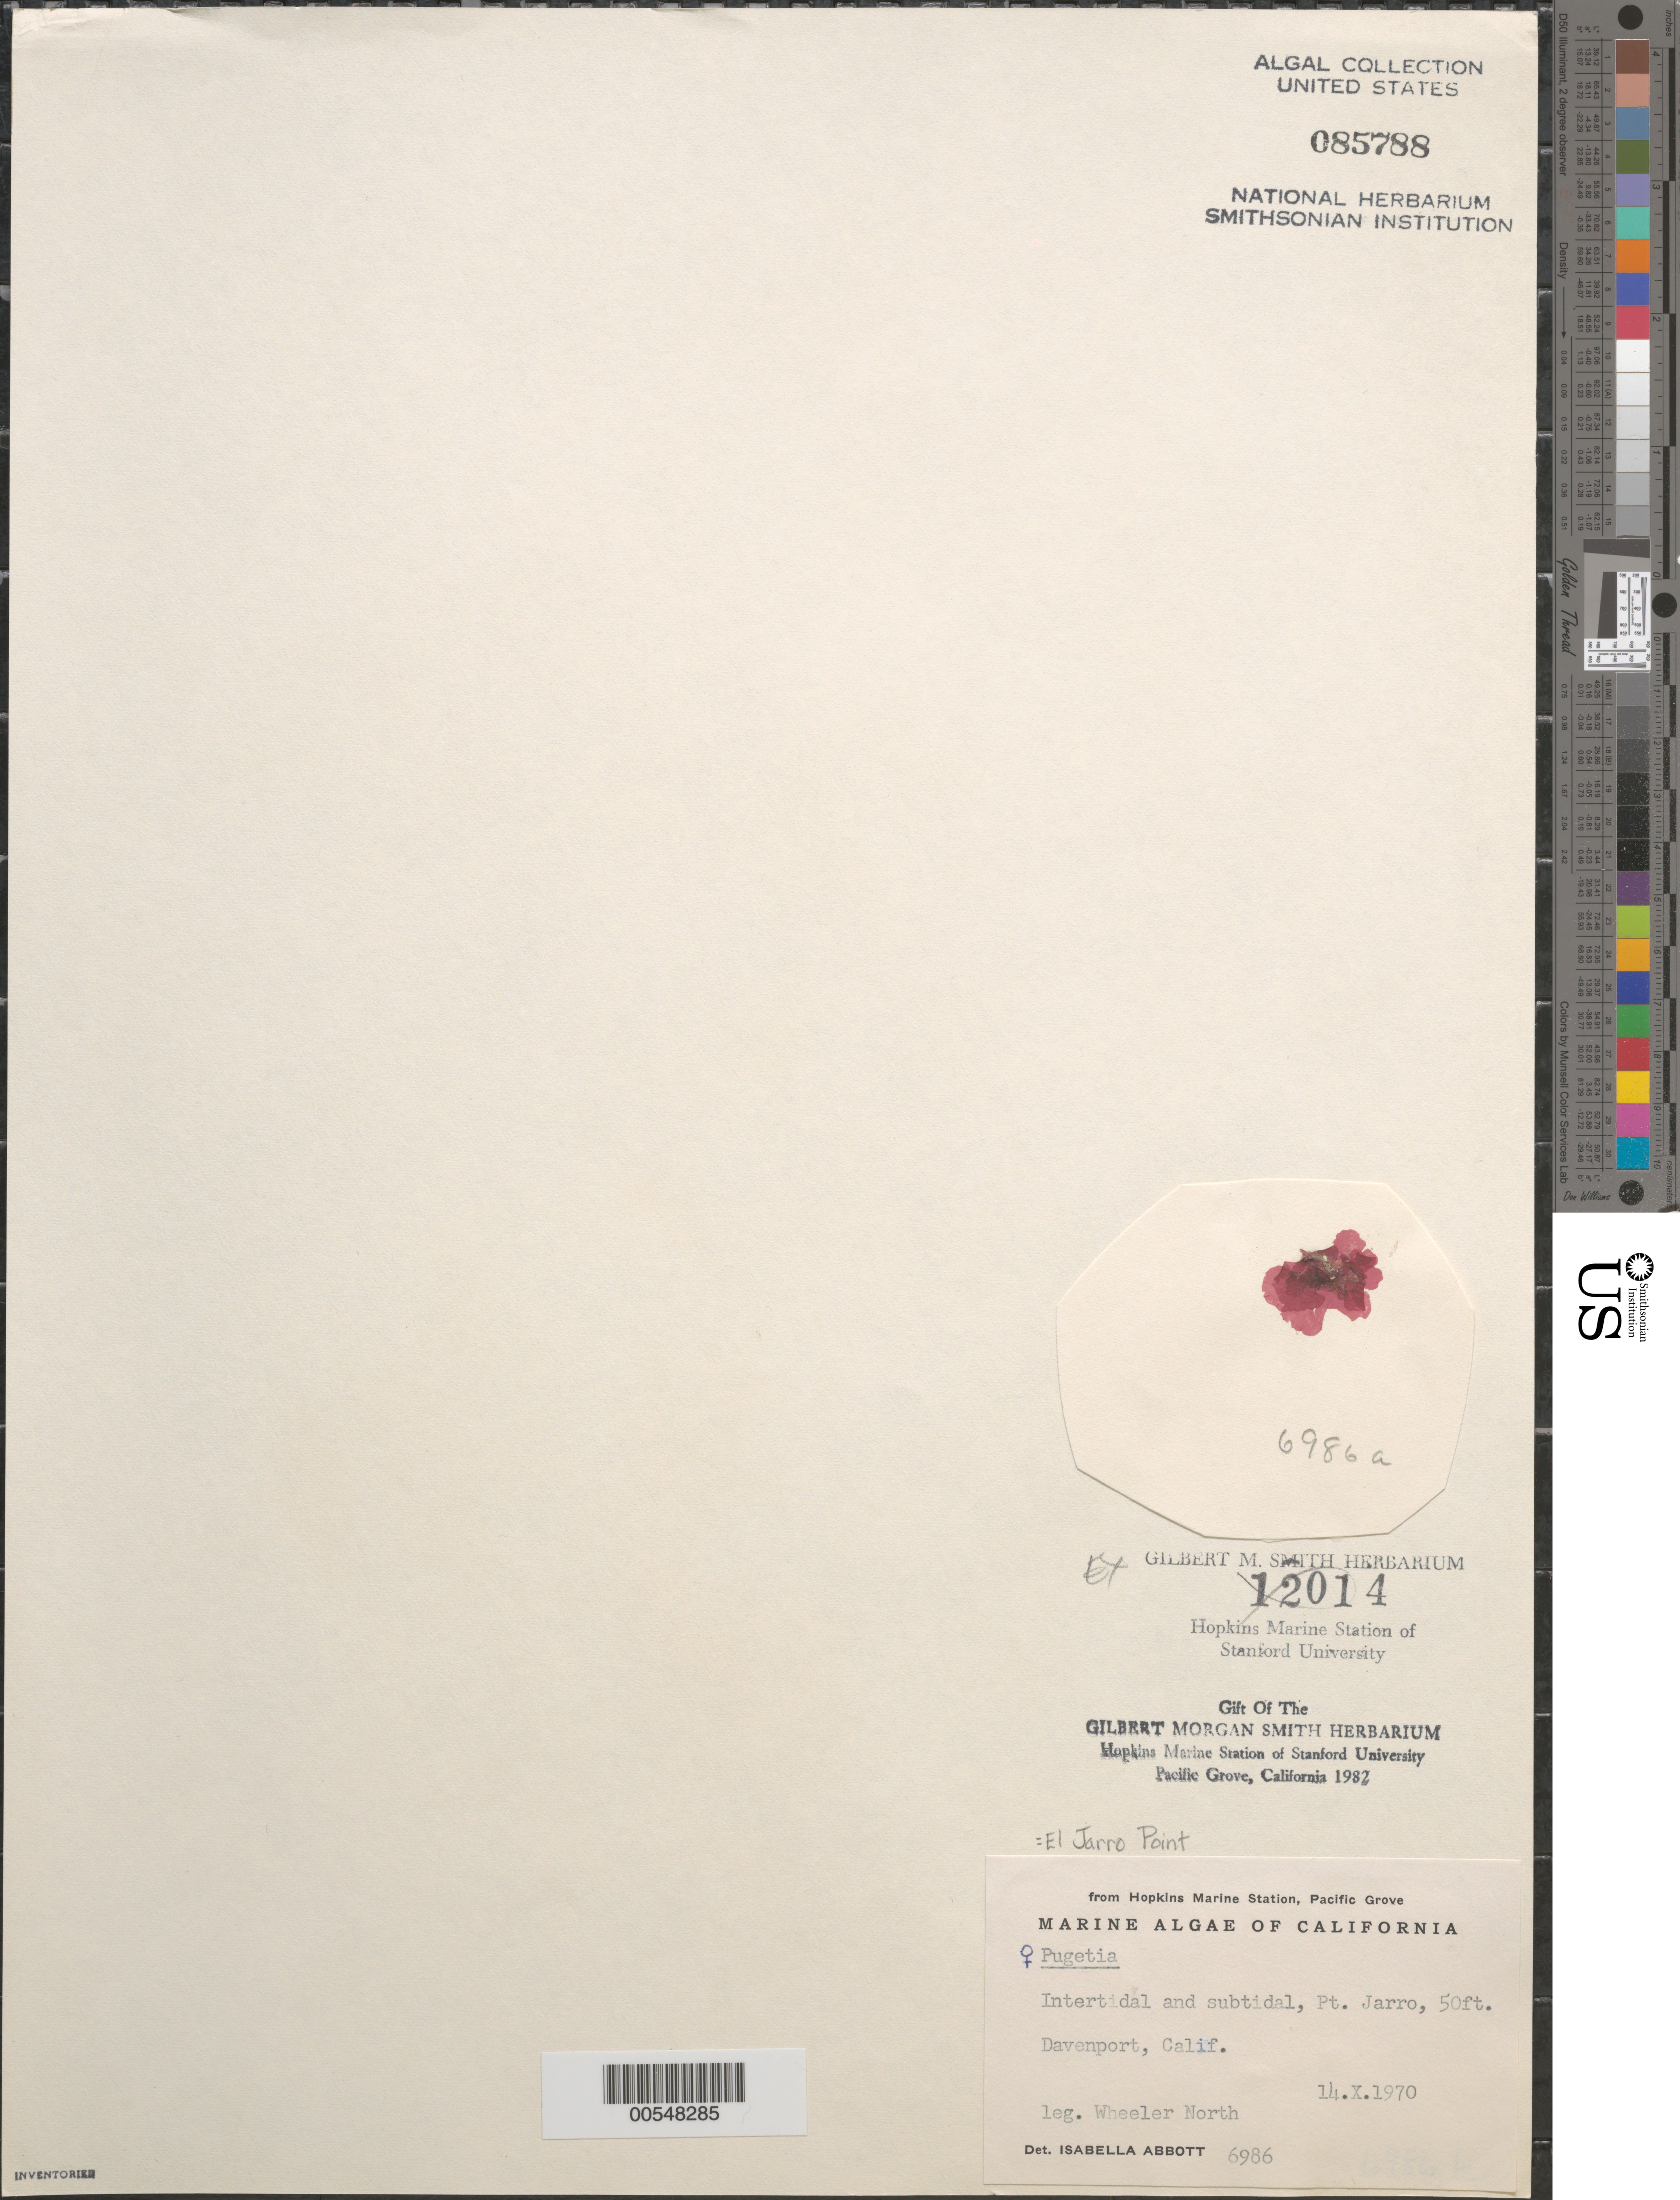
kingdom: Plantae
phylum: Rhodophyta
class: Florideophyceae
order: Gigartinales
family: Kallymeniaceae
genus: Pugetia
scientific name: Pugetia sp.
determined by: Abbott, Isabella A.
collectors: W. North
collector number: IAA 6986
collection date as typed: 14 Oct 1970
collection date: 1970-10-14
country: United States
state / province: California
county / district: Santa Cruz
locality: El Jarro Point (Pt. Jarro), Davenport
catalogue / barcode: US 85788